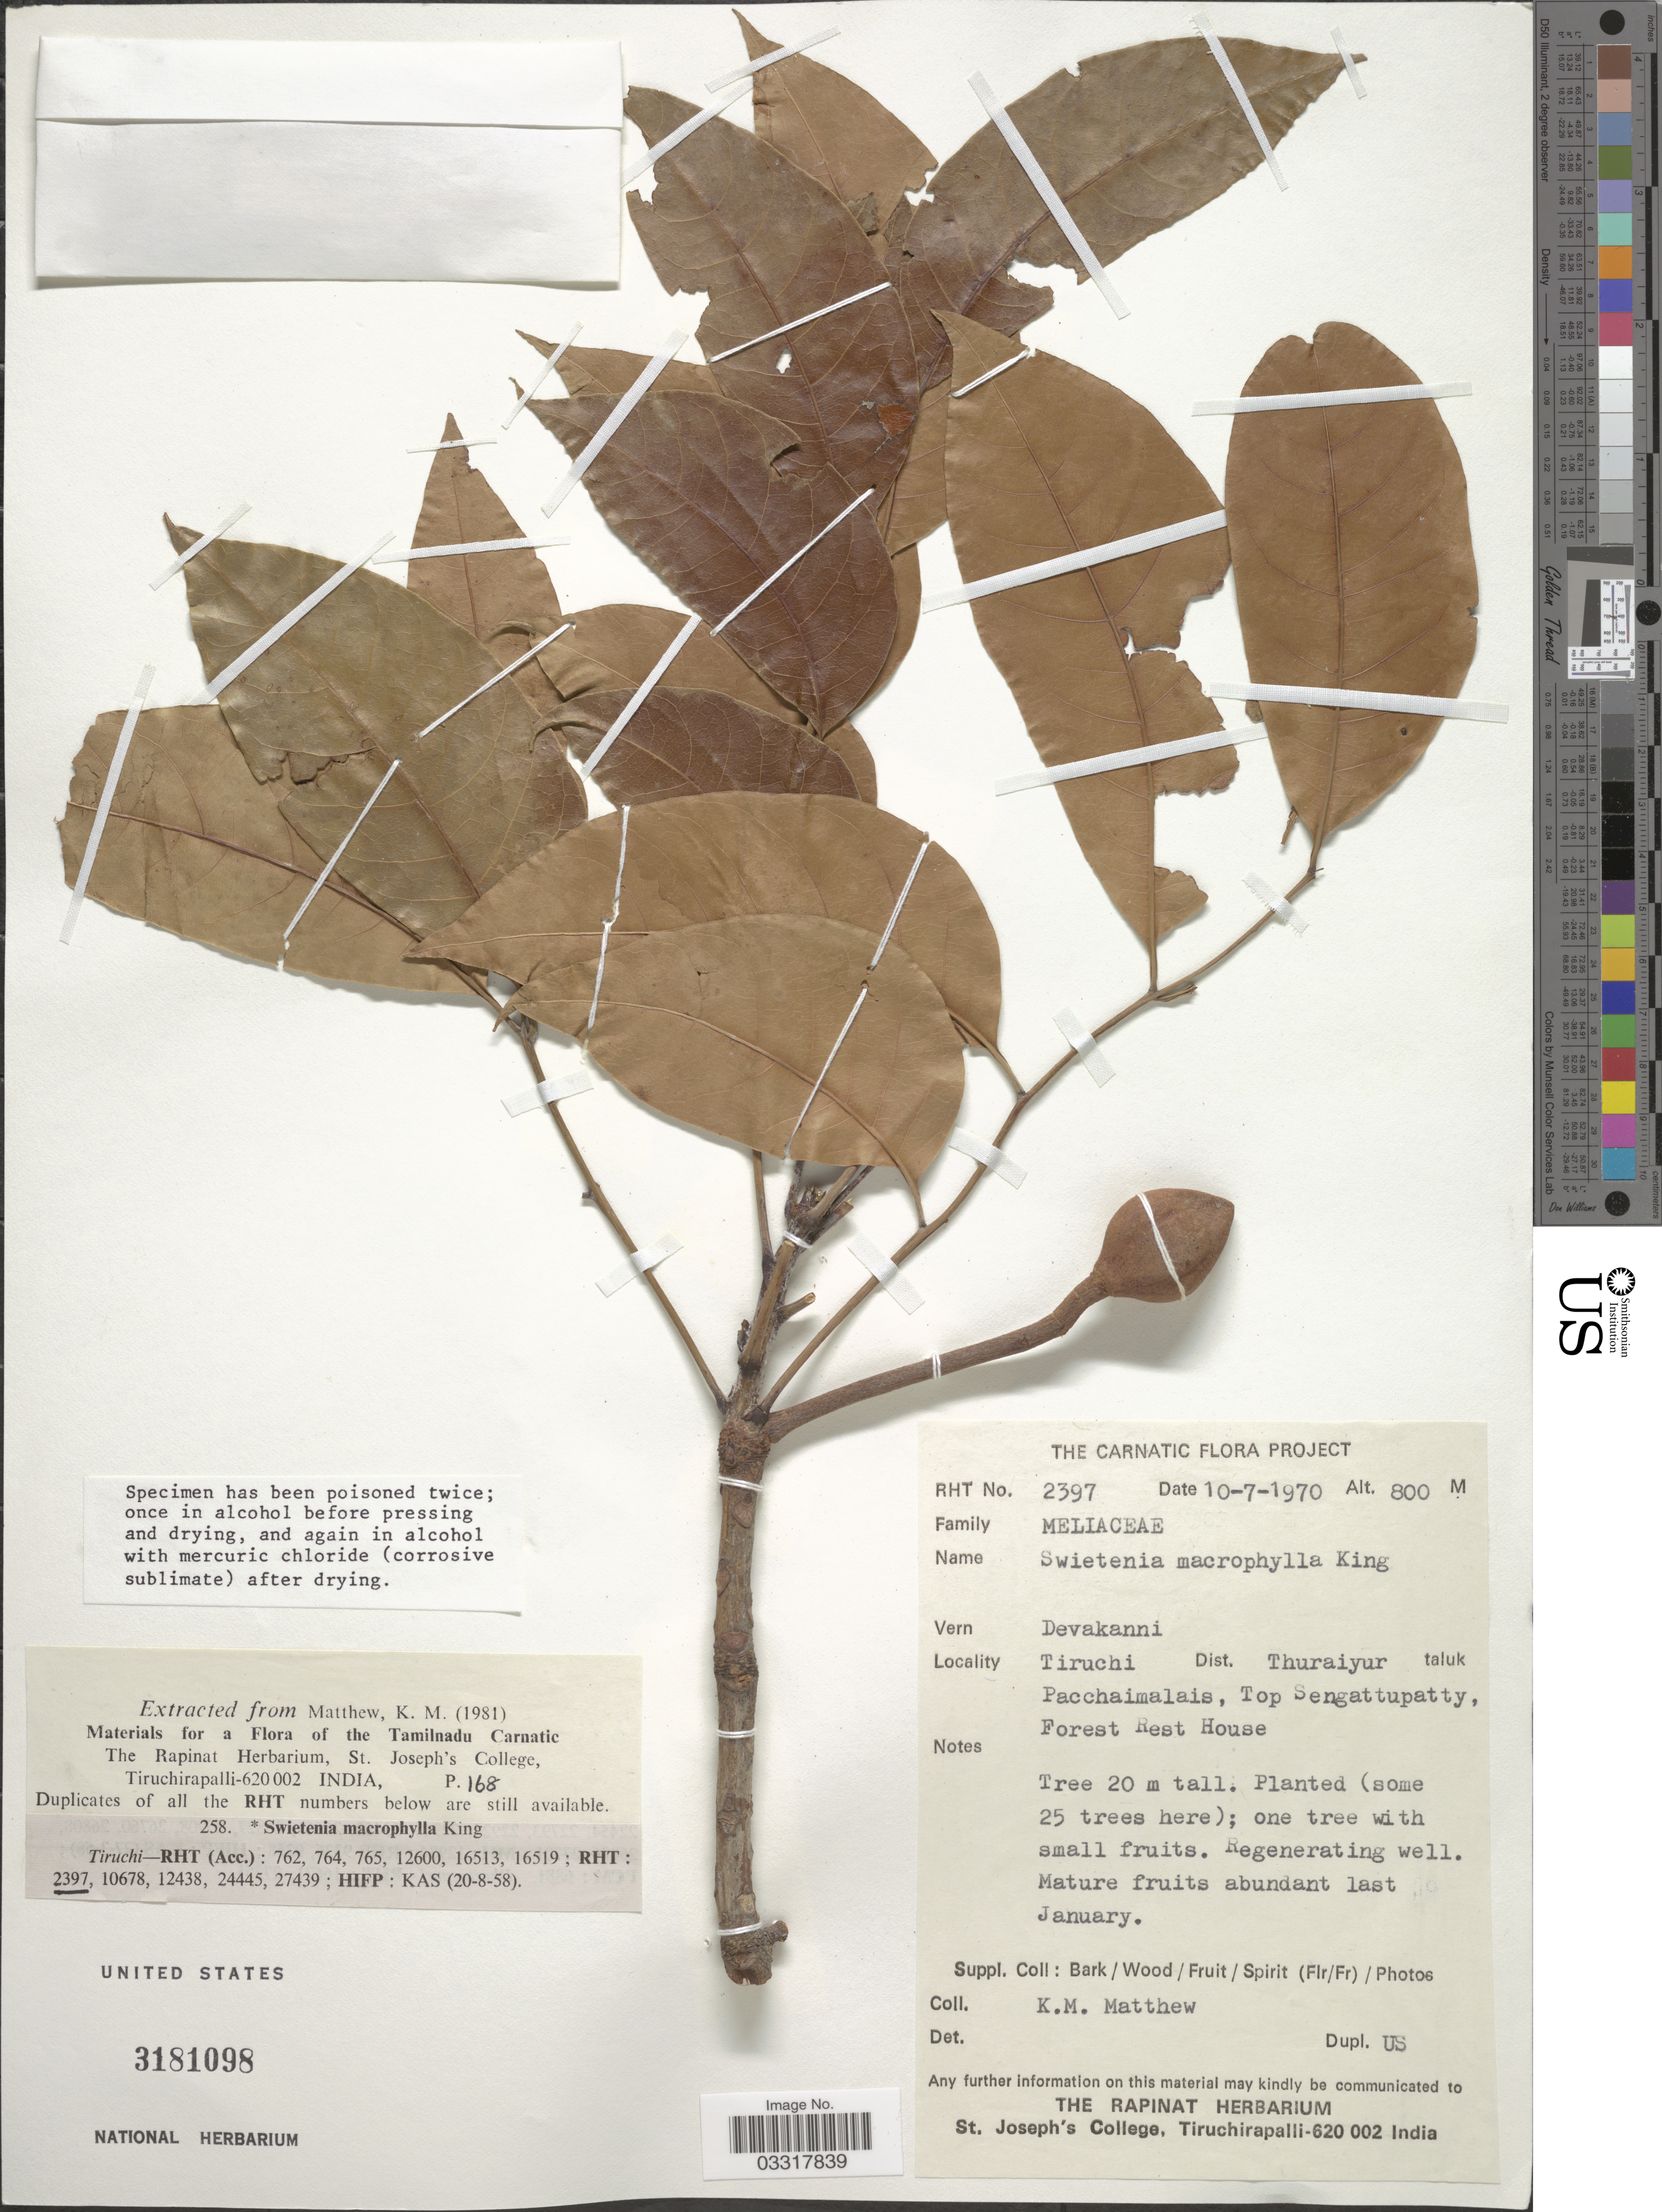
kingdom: Plantae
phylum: Tracheophyta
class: Magnoliopsida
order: Sapindales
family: Meliaceae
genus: Swietenia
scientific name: Swietenia macrophylla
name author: King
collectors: K. M. Matthew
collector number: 2397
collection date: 1970-07-10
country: India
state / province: Tamil Nadu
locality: Tiruchi Dist. Thuraiyur taluk. Pacchaimalais, Top Sengattupatty, Forest Rest House.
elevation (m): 800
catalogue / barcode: US 3181098